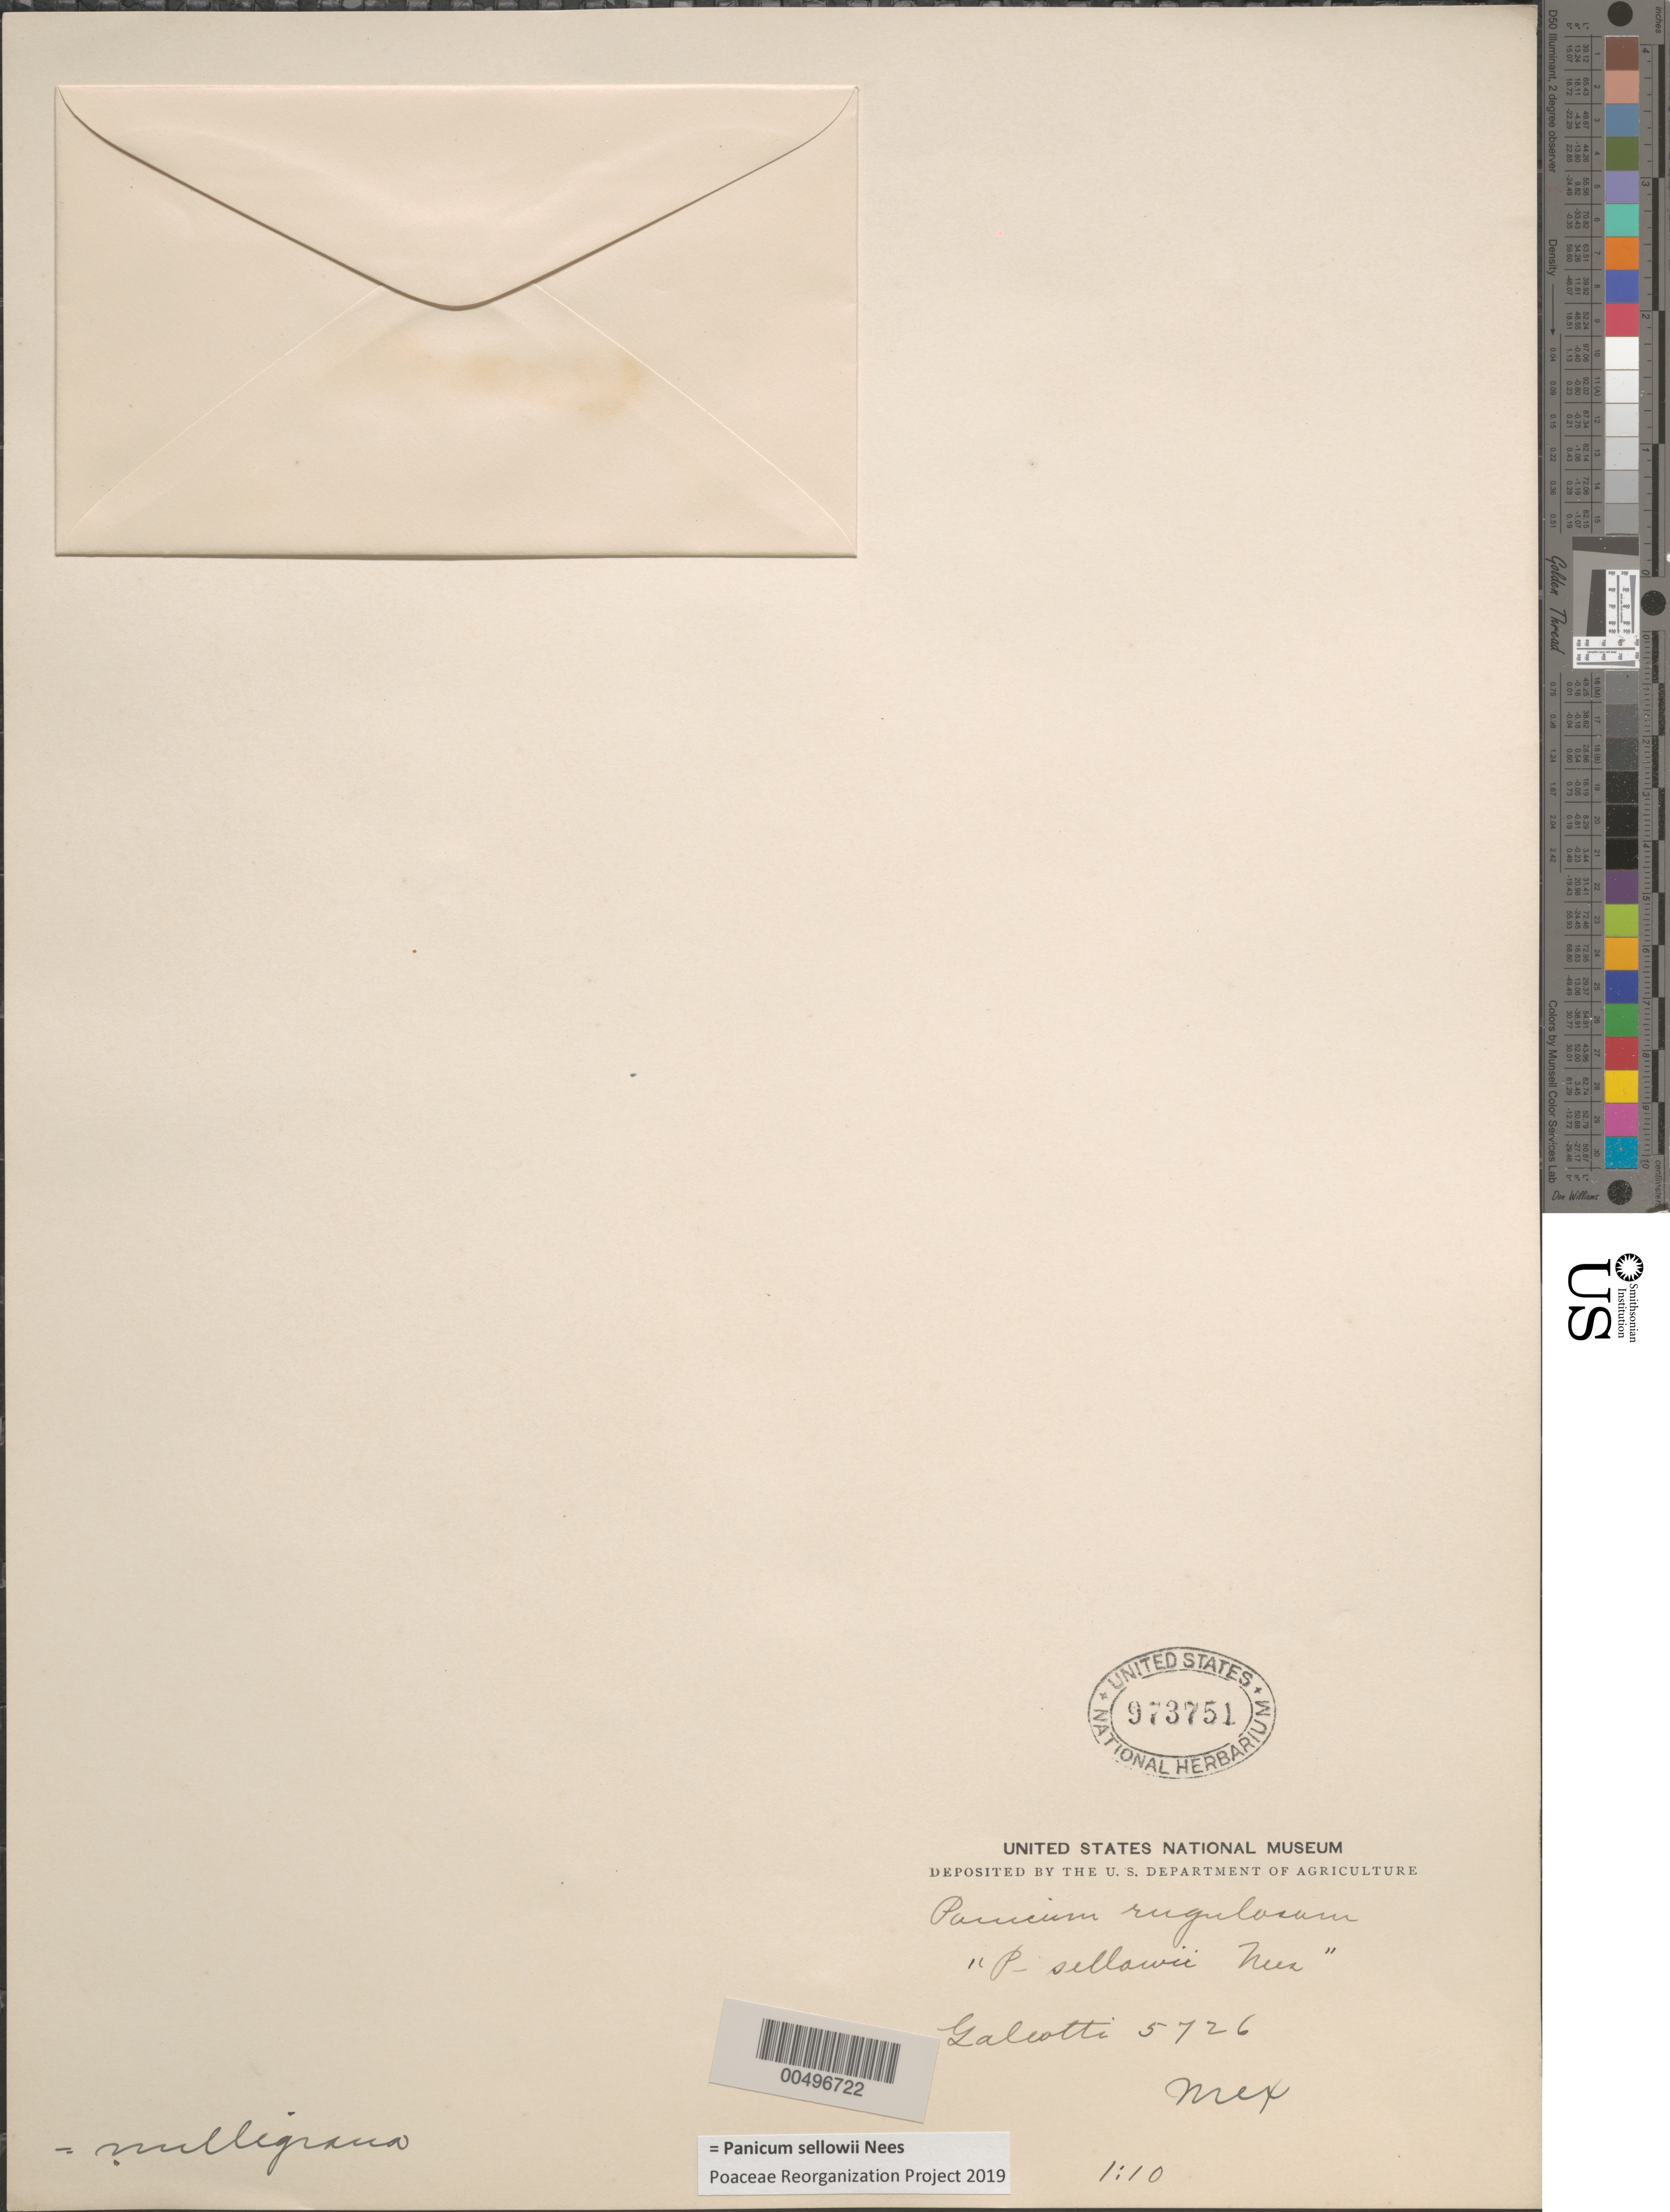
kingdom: Plantae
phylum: Tracheophyta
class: Liliopsida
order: Poales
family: Poaceae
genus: Panicum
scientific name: Panicum sellowii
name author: Nees in Mart.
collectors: H. G. Galeotti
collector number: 5726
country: Mexico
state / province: Durango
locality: San Ramon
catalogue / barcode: US 973751